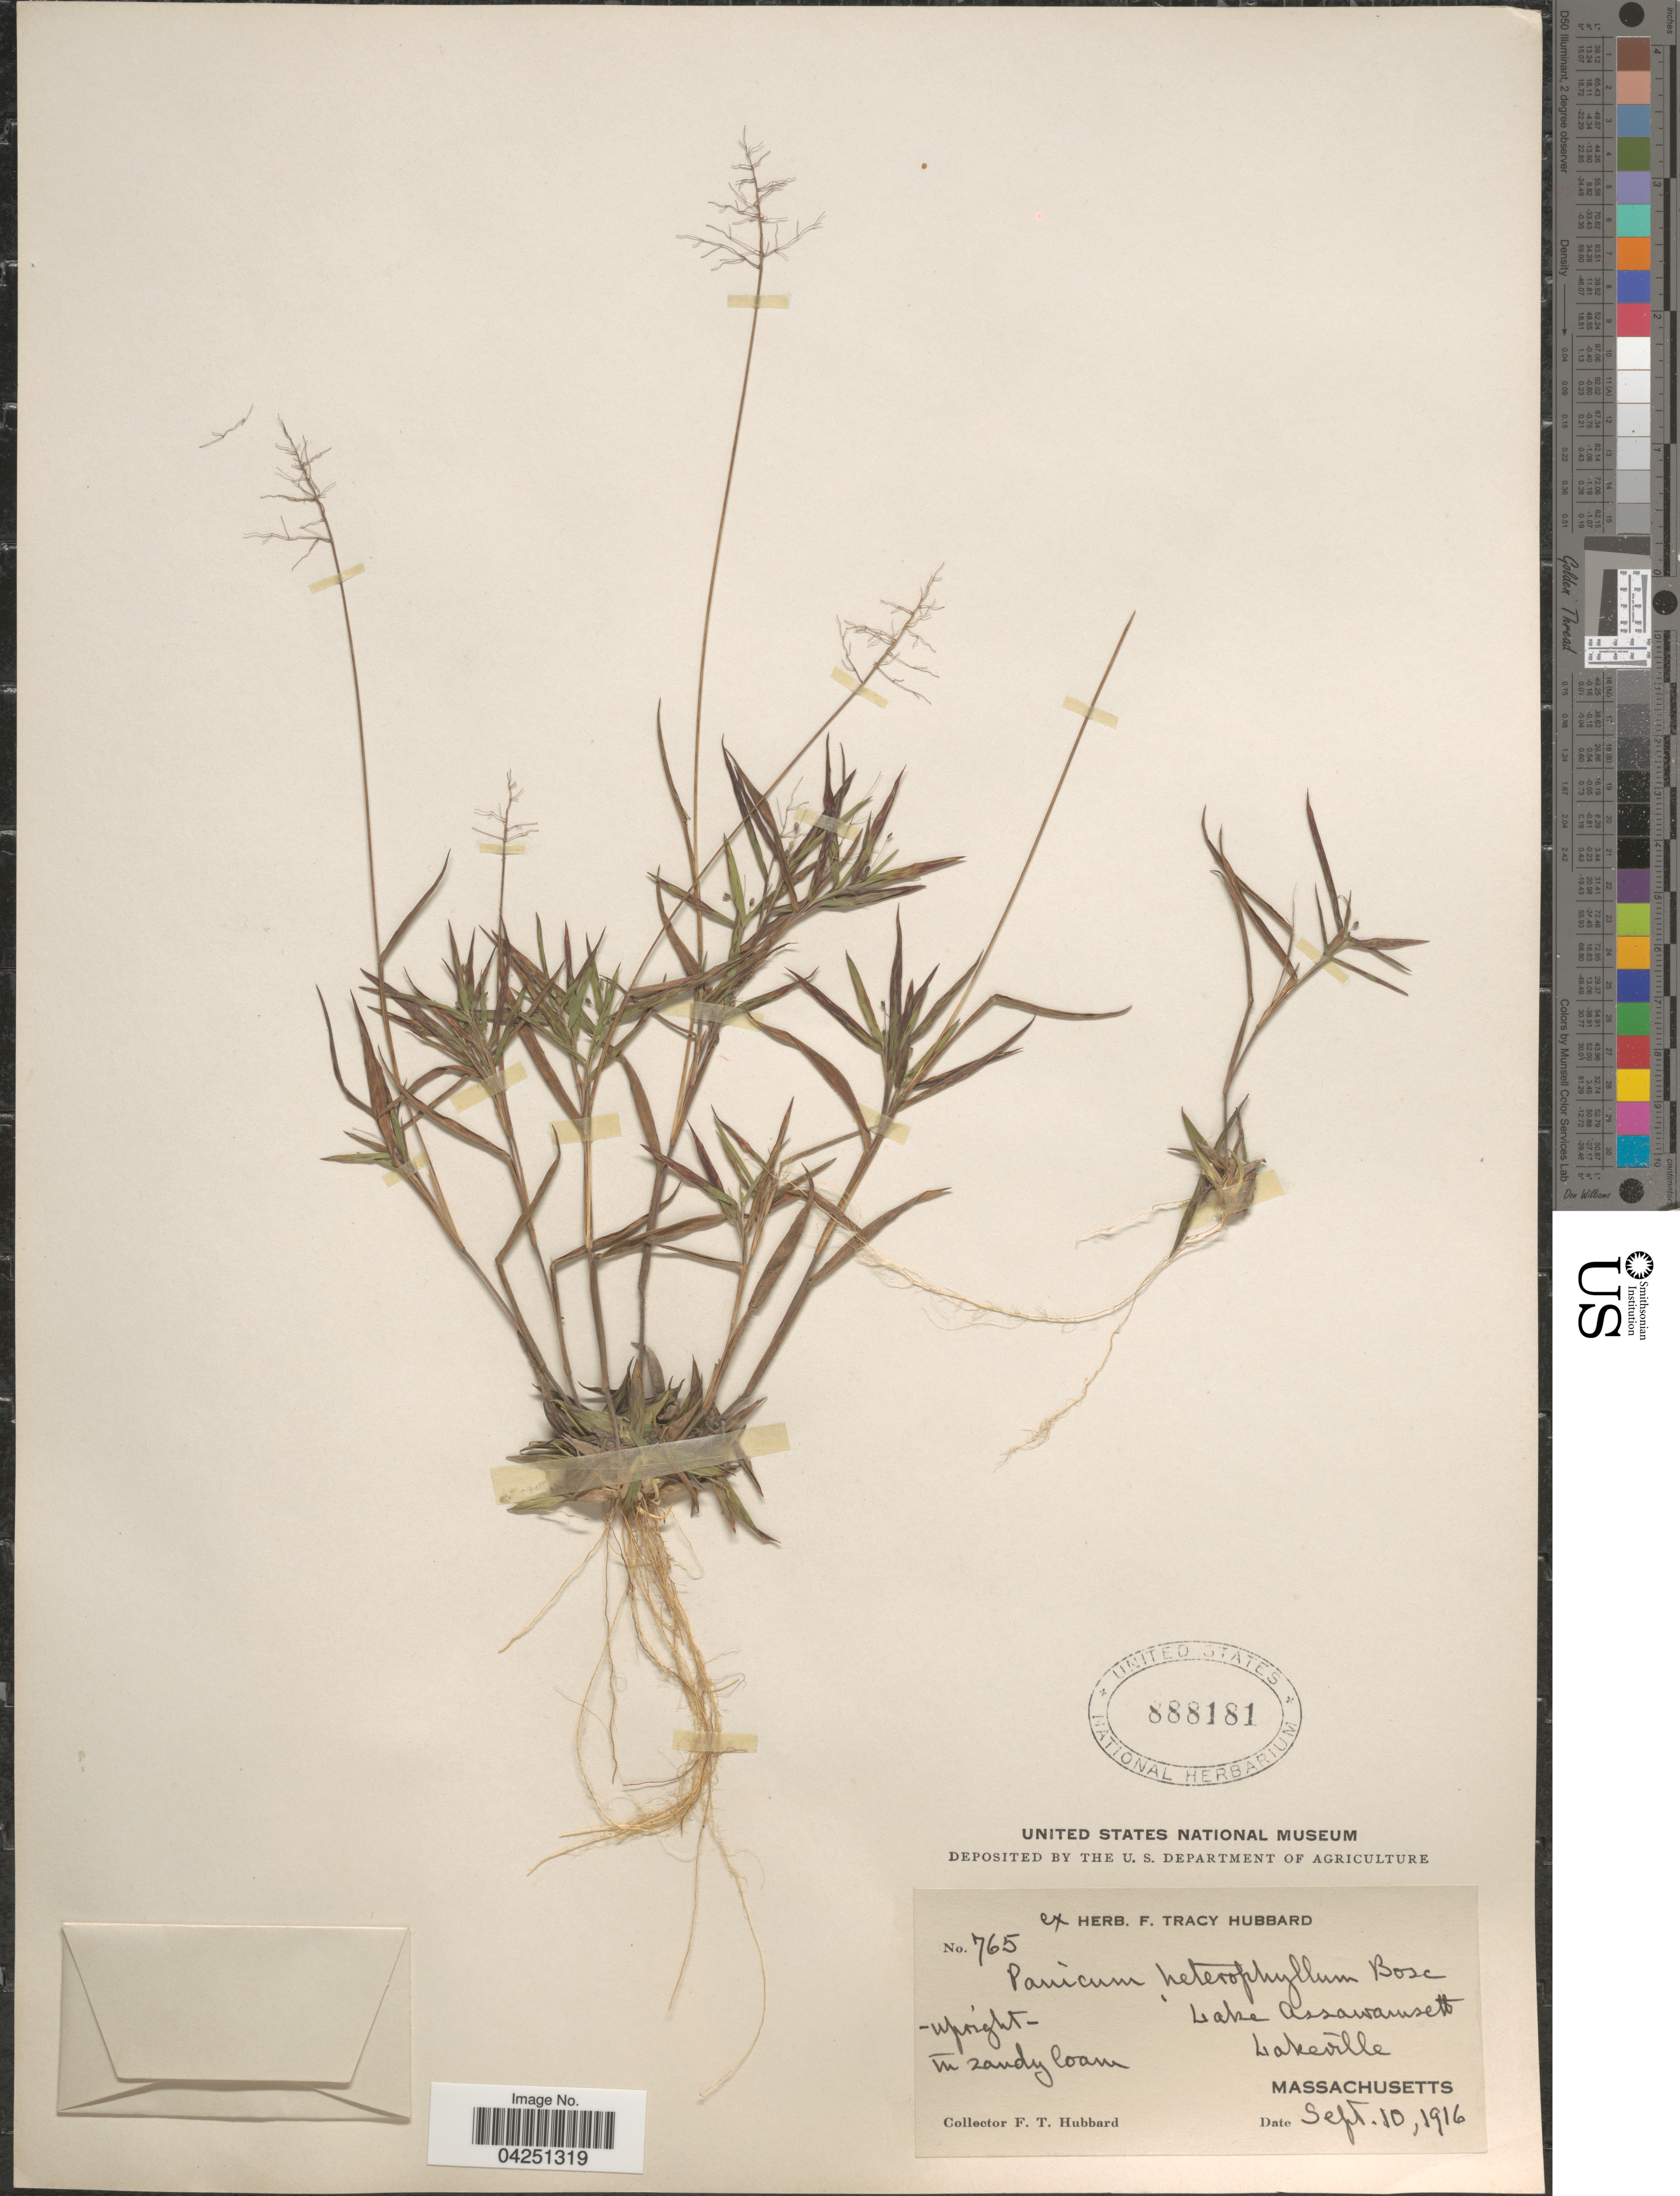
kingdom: Plantae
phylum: Tracheophyta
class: Liliopsida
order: Poales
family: Poaceae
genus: Dichanthelium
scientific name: Dichanthelium acuminatum var. acuminatum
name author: (Sw.) Gould & C.A. Clark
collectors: F. T. Hubbard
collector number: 765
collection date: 1916-09-10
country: United States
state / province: Massachusetts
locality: Lake Assawompset. Lakeville.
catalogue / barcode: US 888181